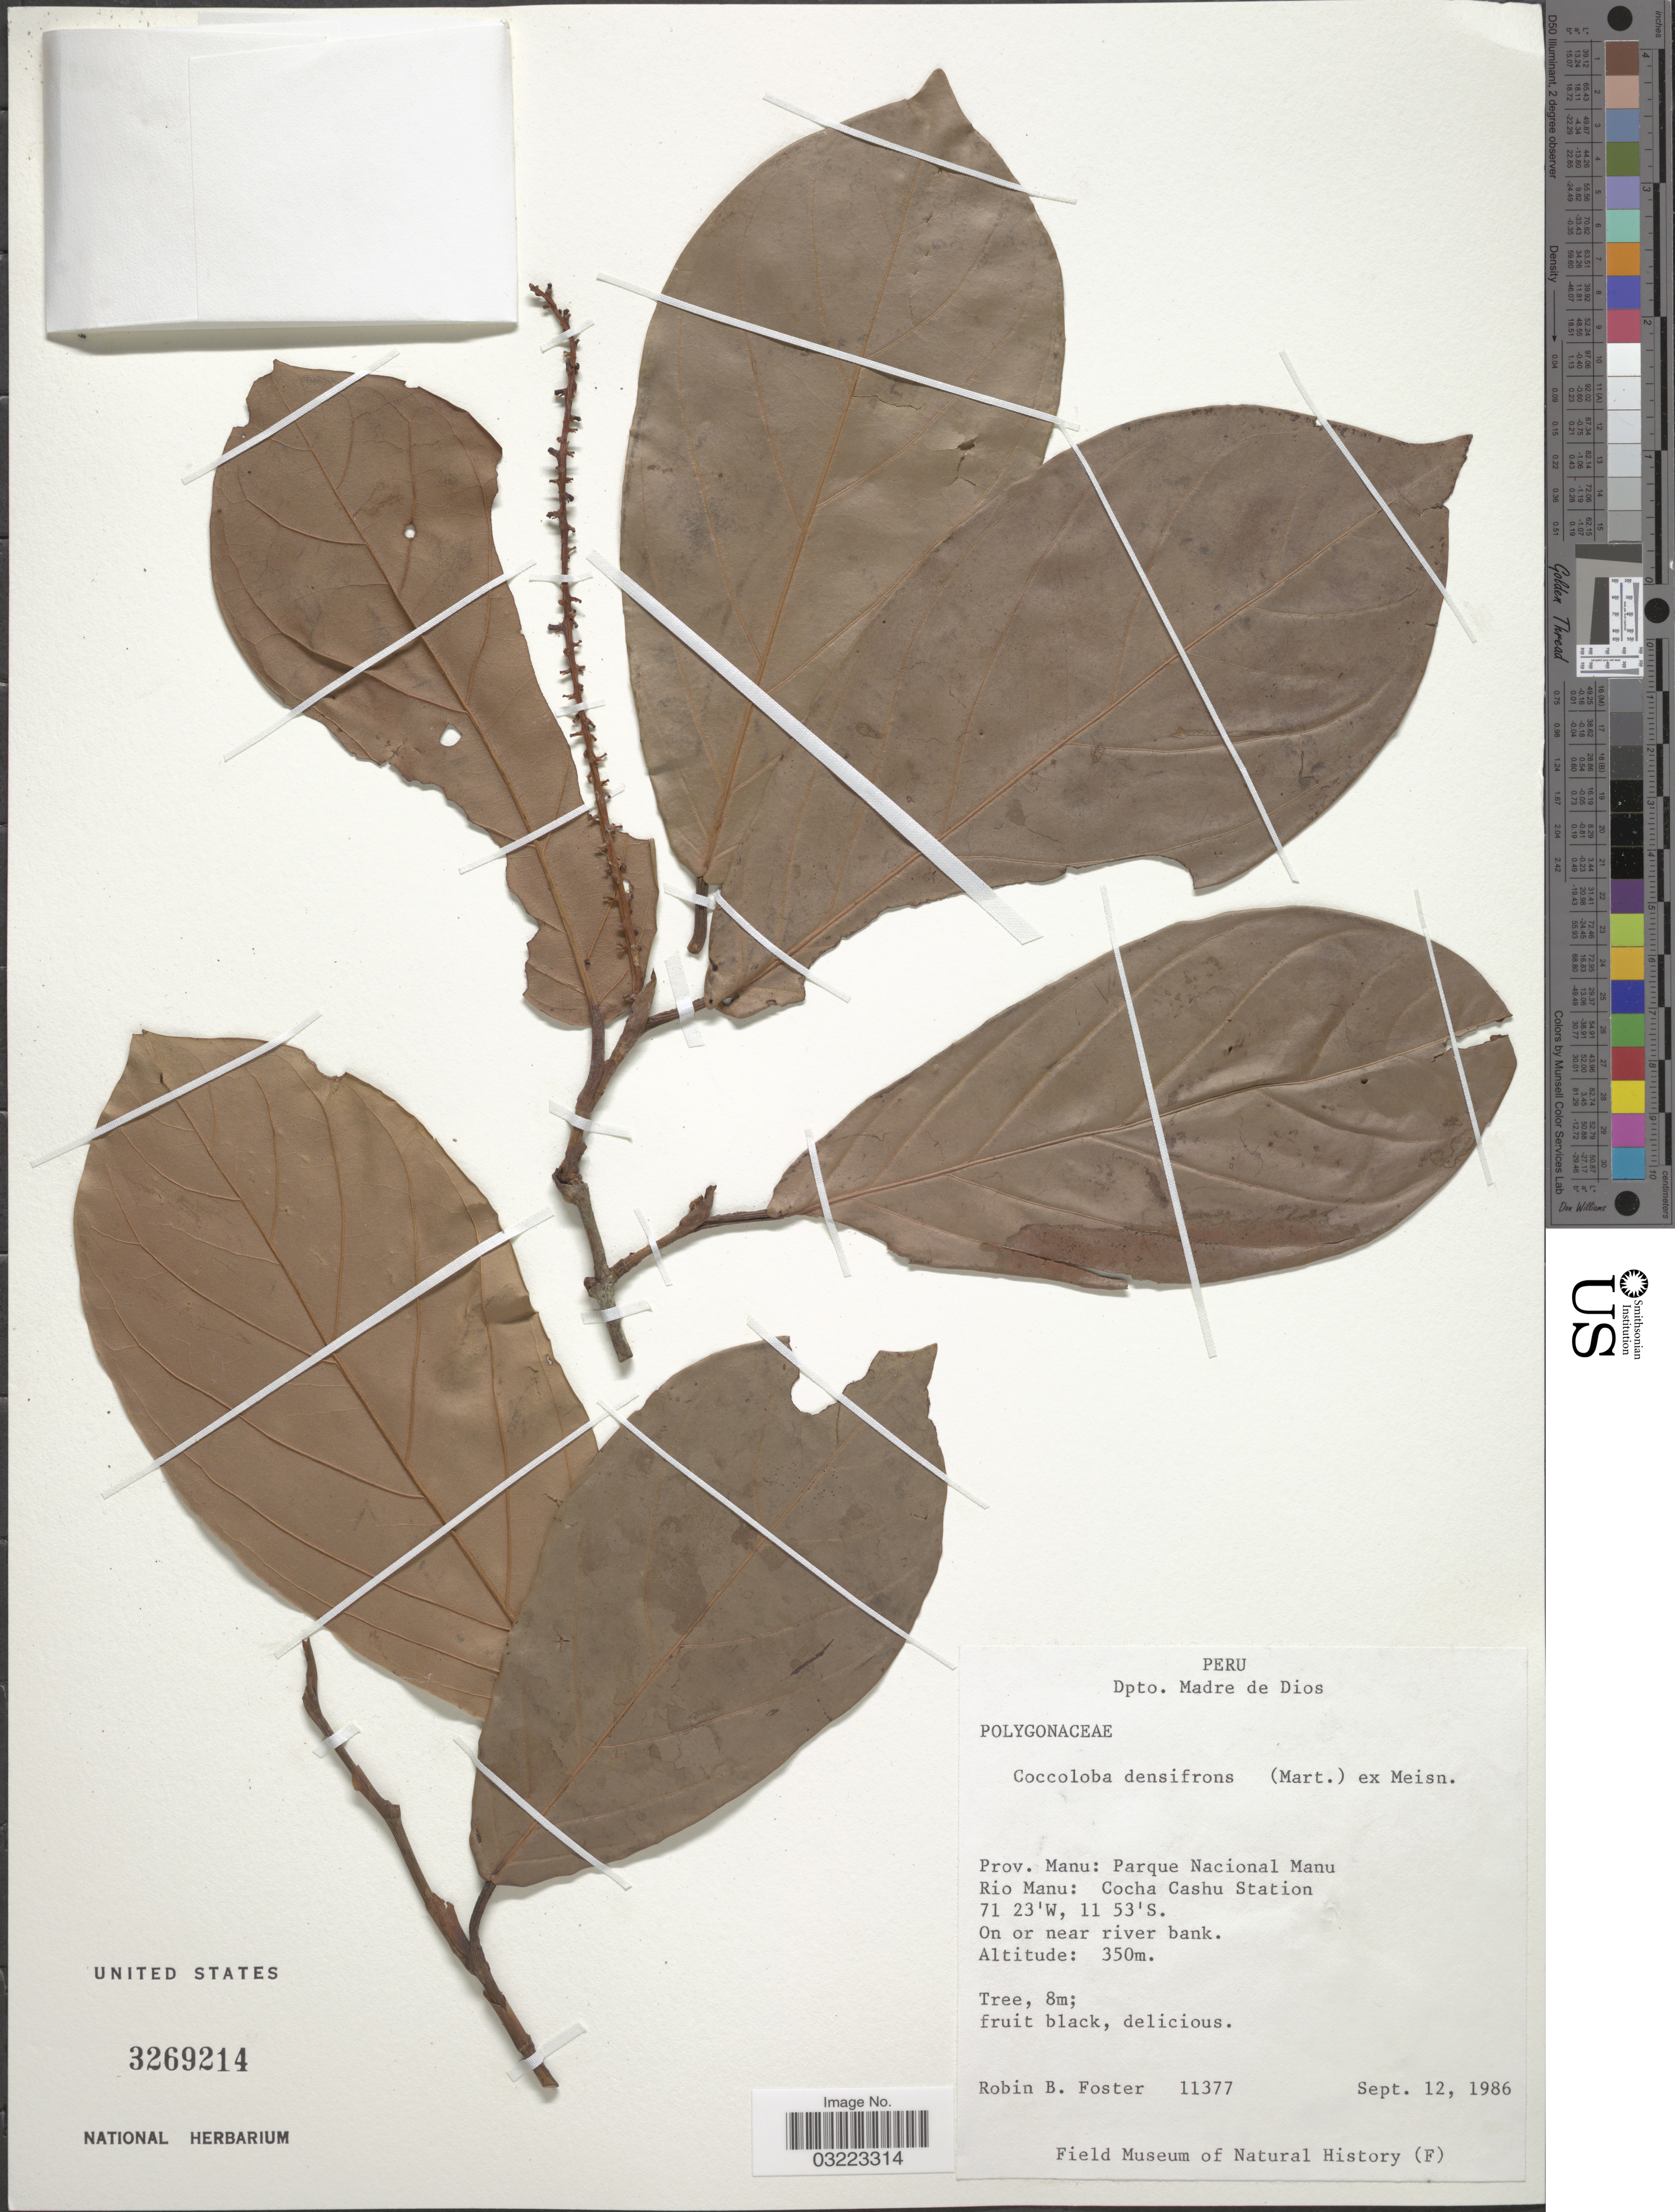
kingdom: Plantae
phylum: Tracheophyta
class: Magnoliopsida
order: Caryophyllales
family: Polygonaceae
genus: Coccoloba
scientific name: Coccoloba densifrons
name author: Mart. ex Meisn.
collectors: R. B. Foster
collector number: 11377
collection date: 1986-09-12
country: Peru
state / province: Madre de Dios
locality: Dpto. Madre de Dios. Prov. Manu: Parque Nacional Manu. Rio Manu: Cocha Cashu Station.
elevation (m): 350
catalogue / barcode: US 3269214